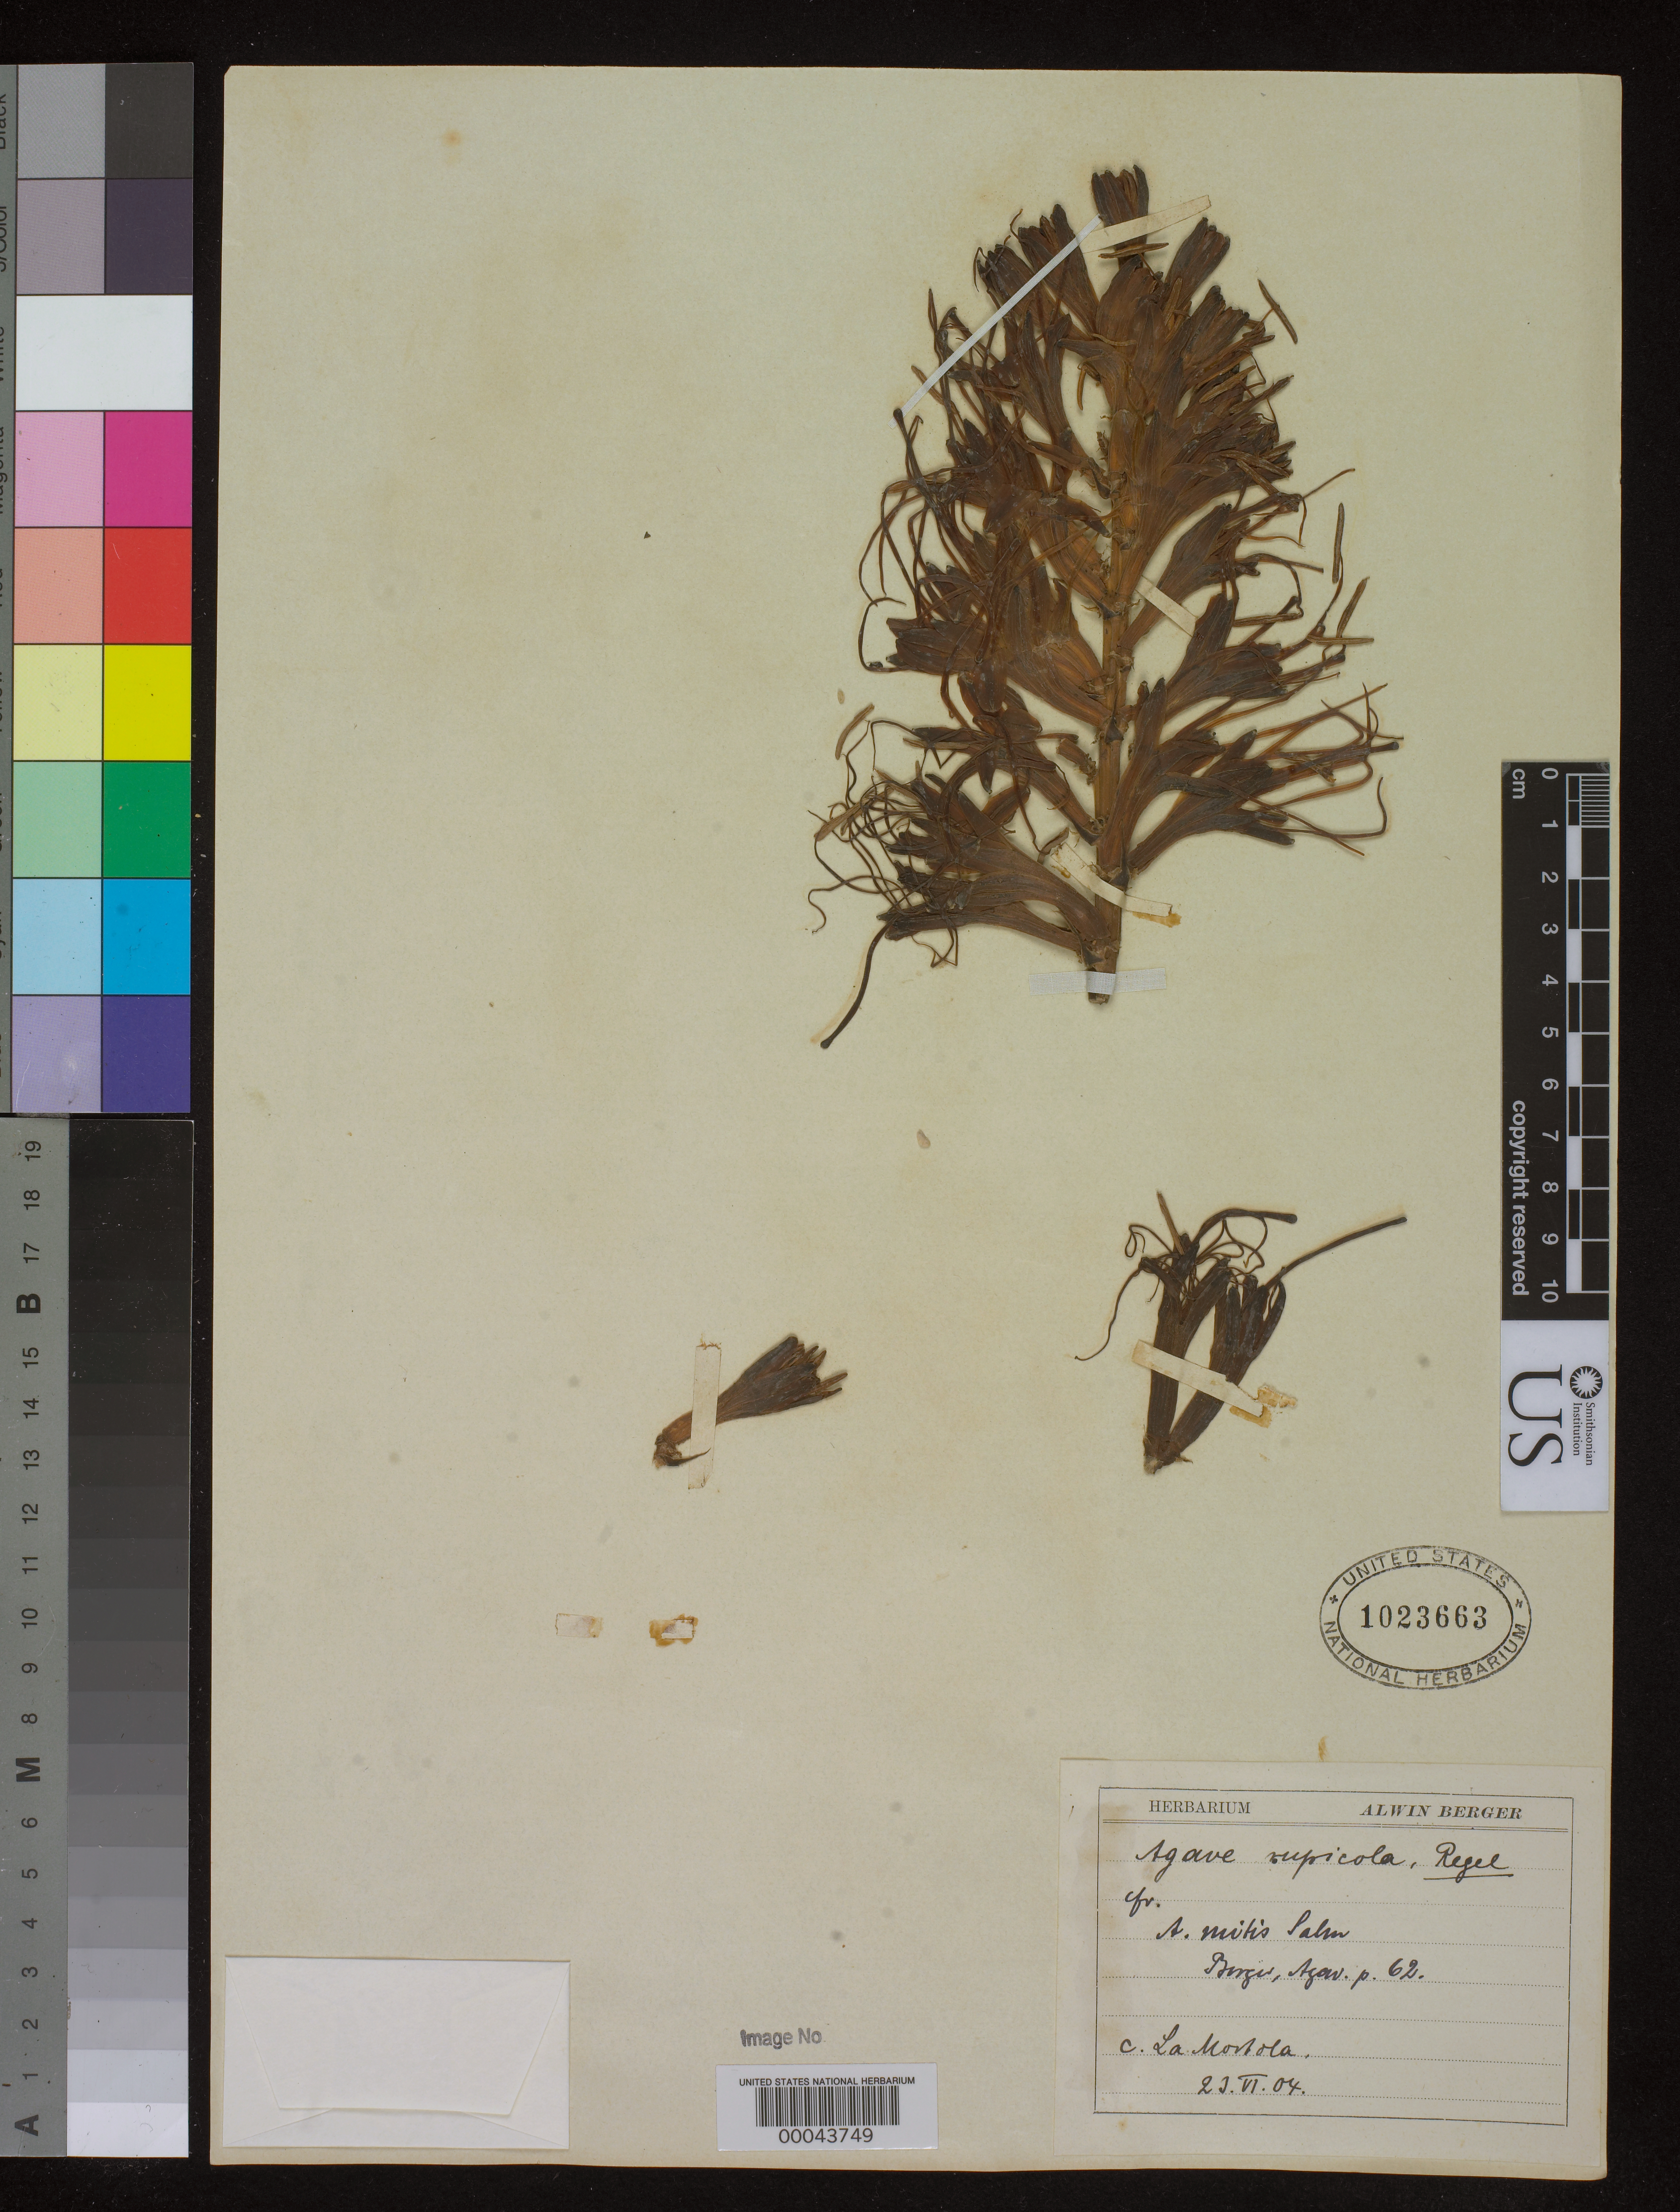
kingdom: Plantae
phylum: Tracheophyta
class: Liliopsida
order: Asparagales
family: Asparagaceae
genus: Agave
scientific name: Agave celsii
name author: Hook.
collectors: ex herb. A. Berger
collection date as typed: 23 Jun 1904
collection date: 1904-06-23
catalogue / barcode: US 1023663